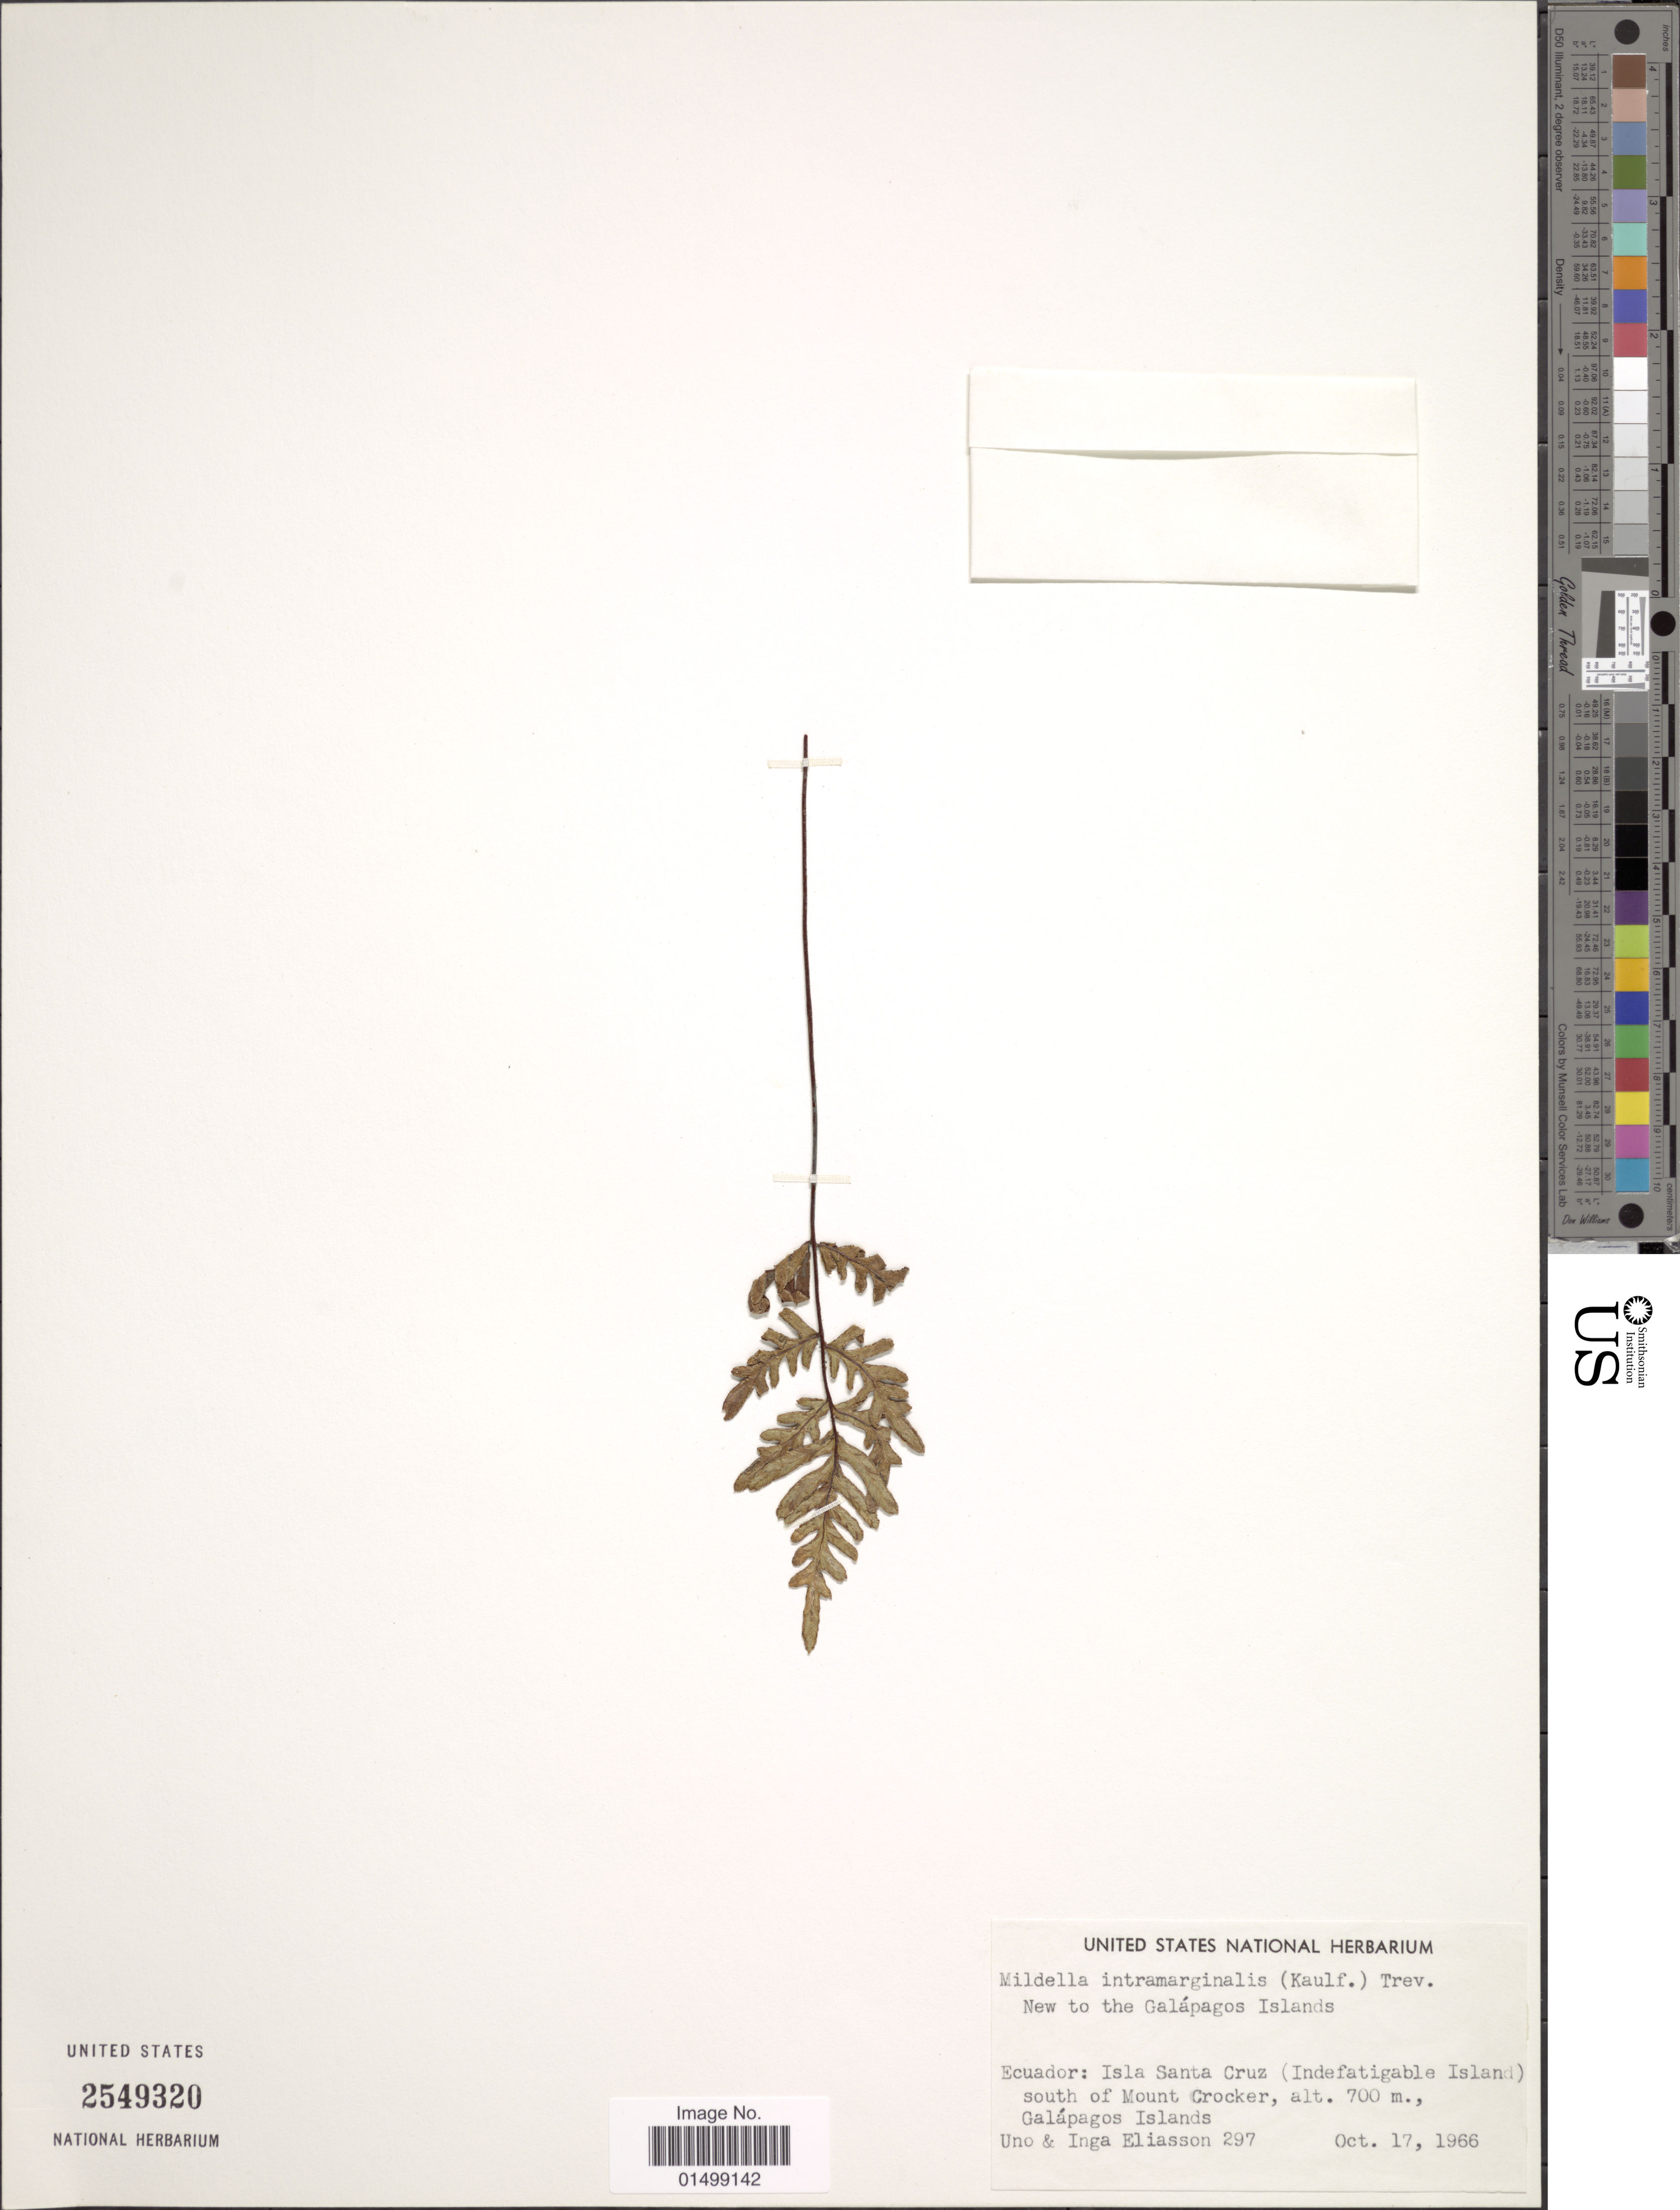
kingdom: Plantae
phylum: Tracheophyta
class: Polypodiopsida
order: Polypodiales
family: Pteridaceae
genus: Cheilanthes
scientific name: Cheilanthes intramarginalis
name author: (Kaulf.) Hook.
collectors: U. Eliasson & I. Eliasson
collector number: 297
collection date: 1966-10-17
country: Ecuador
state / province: Colón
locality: Isla Santa Cruz (Indefatigable Island) south of Mount Crocker, Galápagos Islands.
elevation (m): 700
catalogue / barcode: US 2549320